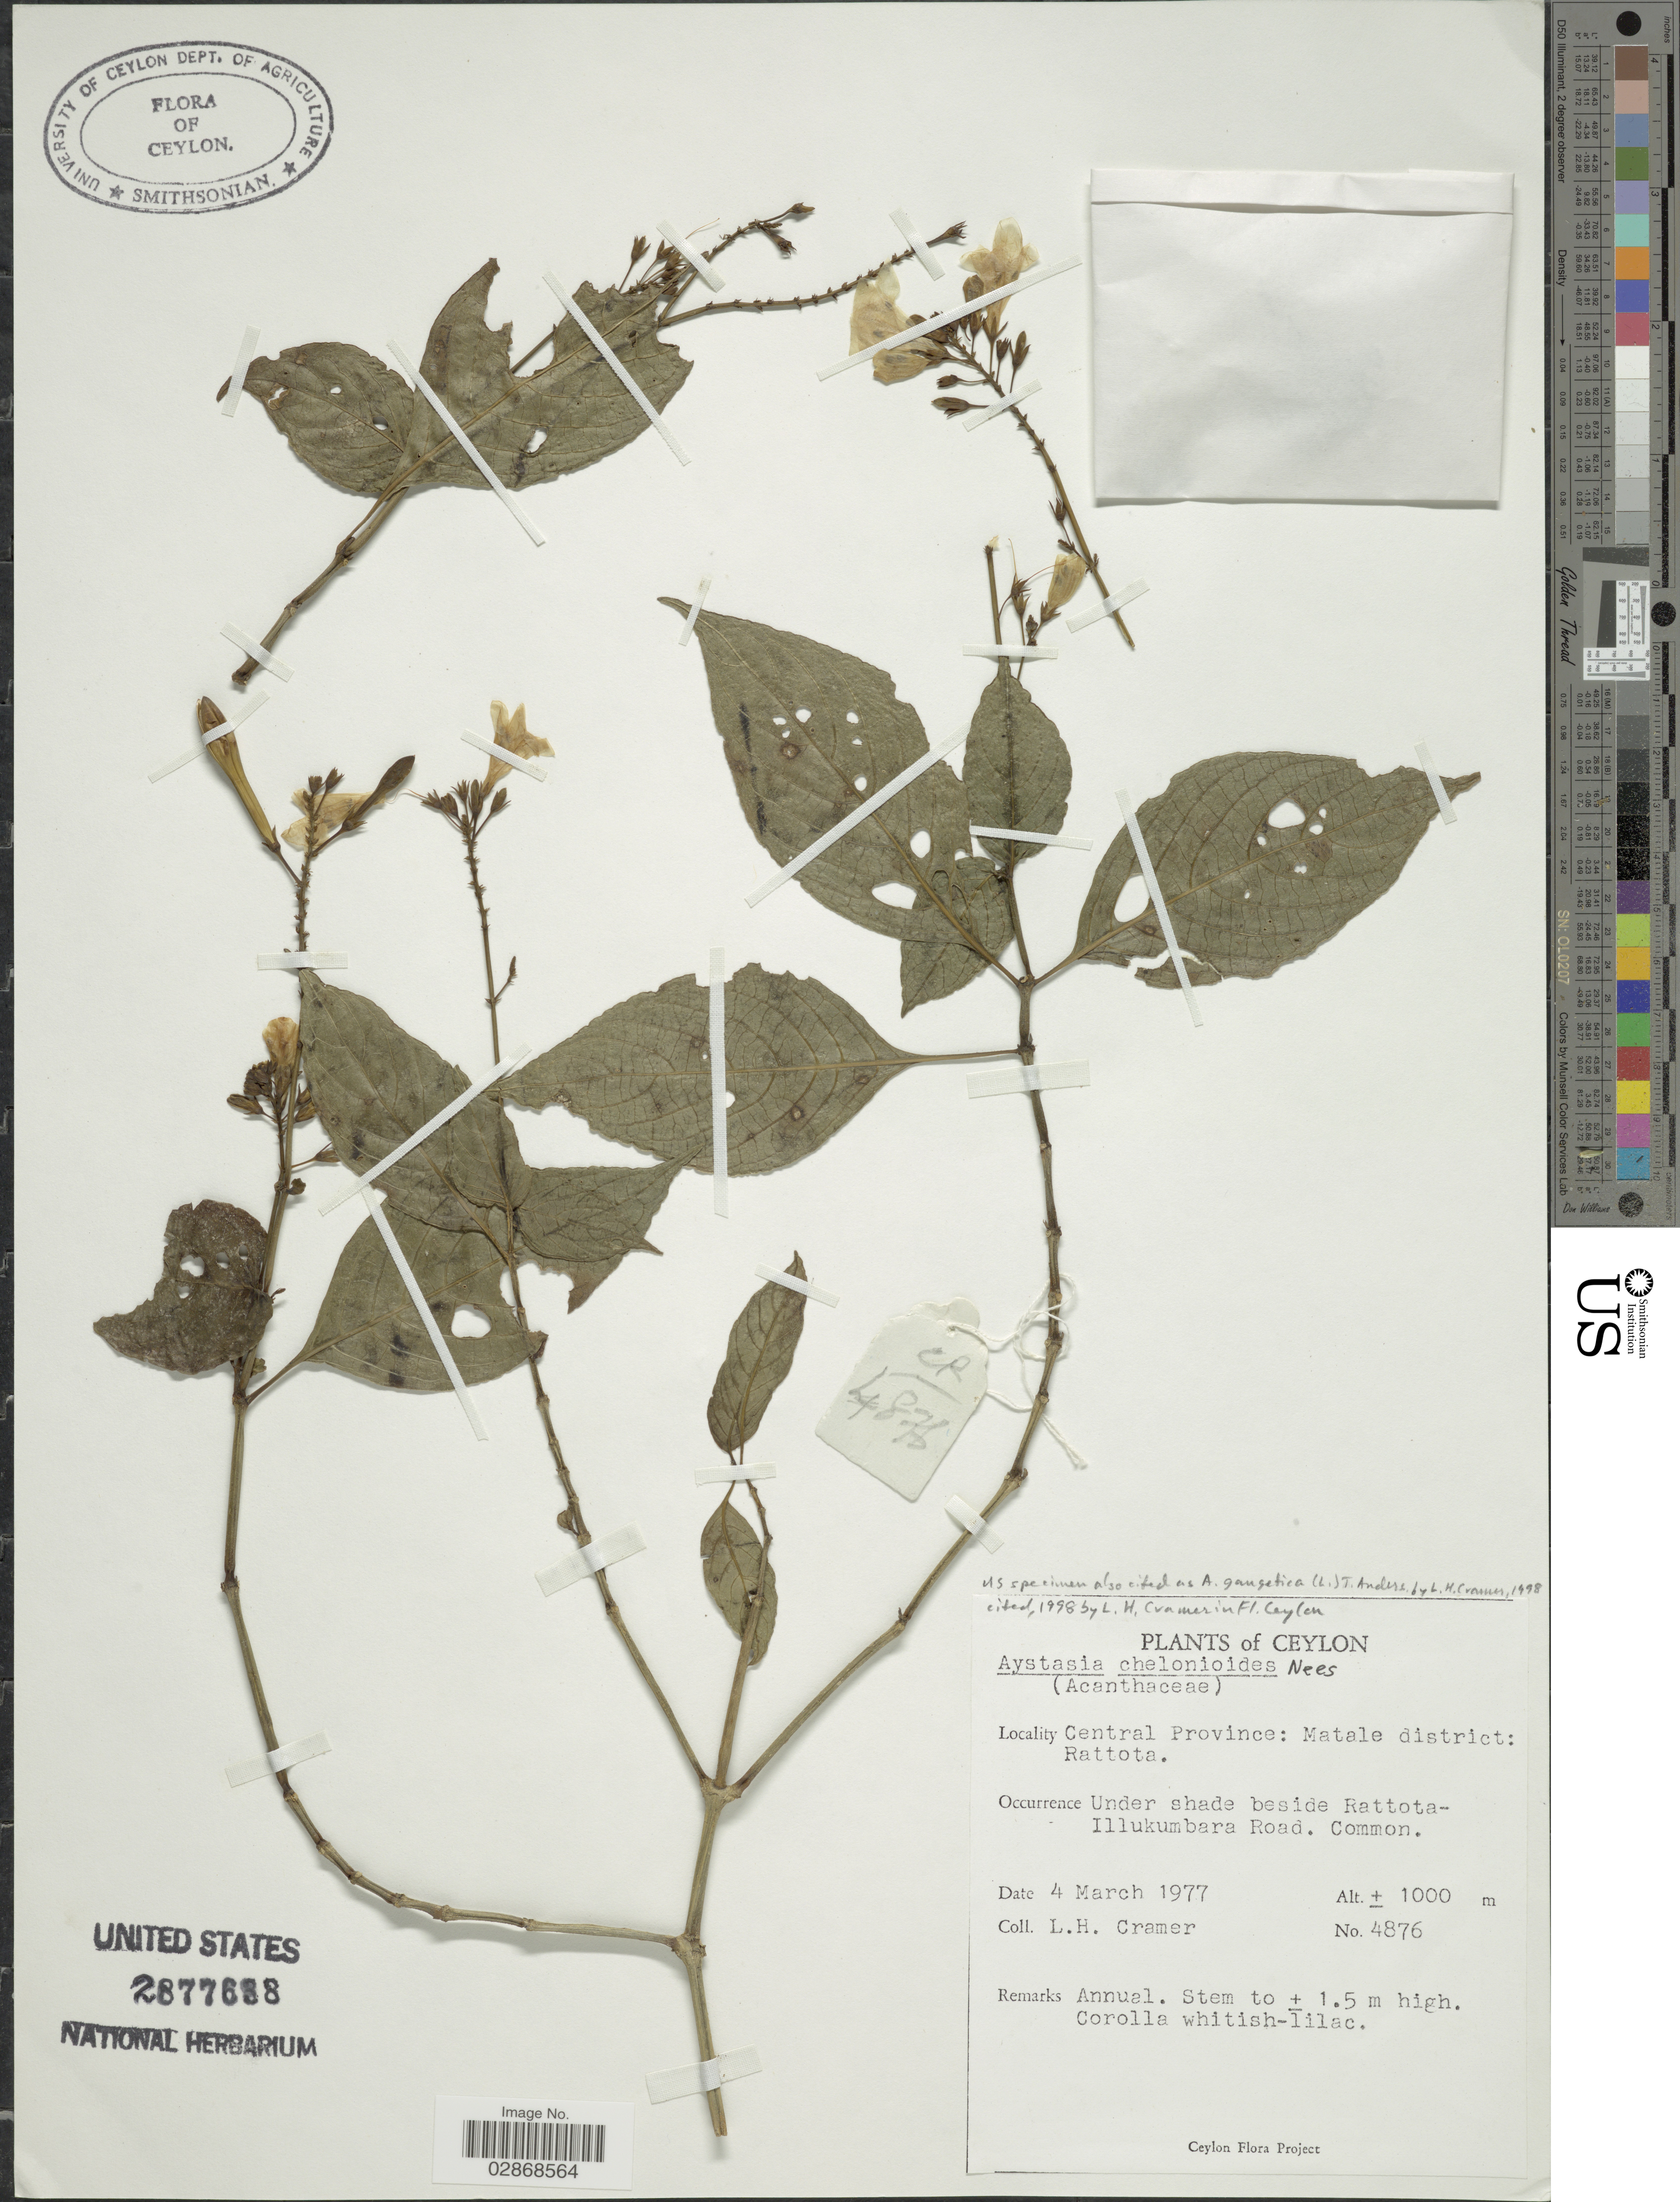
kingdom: Plantae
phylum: Tracheophyta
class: Magnoliopsida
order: Lamiales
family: Acanthaceae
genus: Asystasia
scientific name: Asystasia chelonoides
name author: Nees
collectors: L. H. Cramer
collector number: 4876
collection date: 1977-03-04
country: Sri Lanka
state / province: Central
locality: Ceylon. Matale district: Rattota. Under shade baside Rattota-Illukumbara Road.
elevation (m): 1000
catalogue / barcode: US 2877688